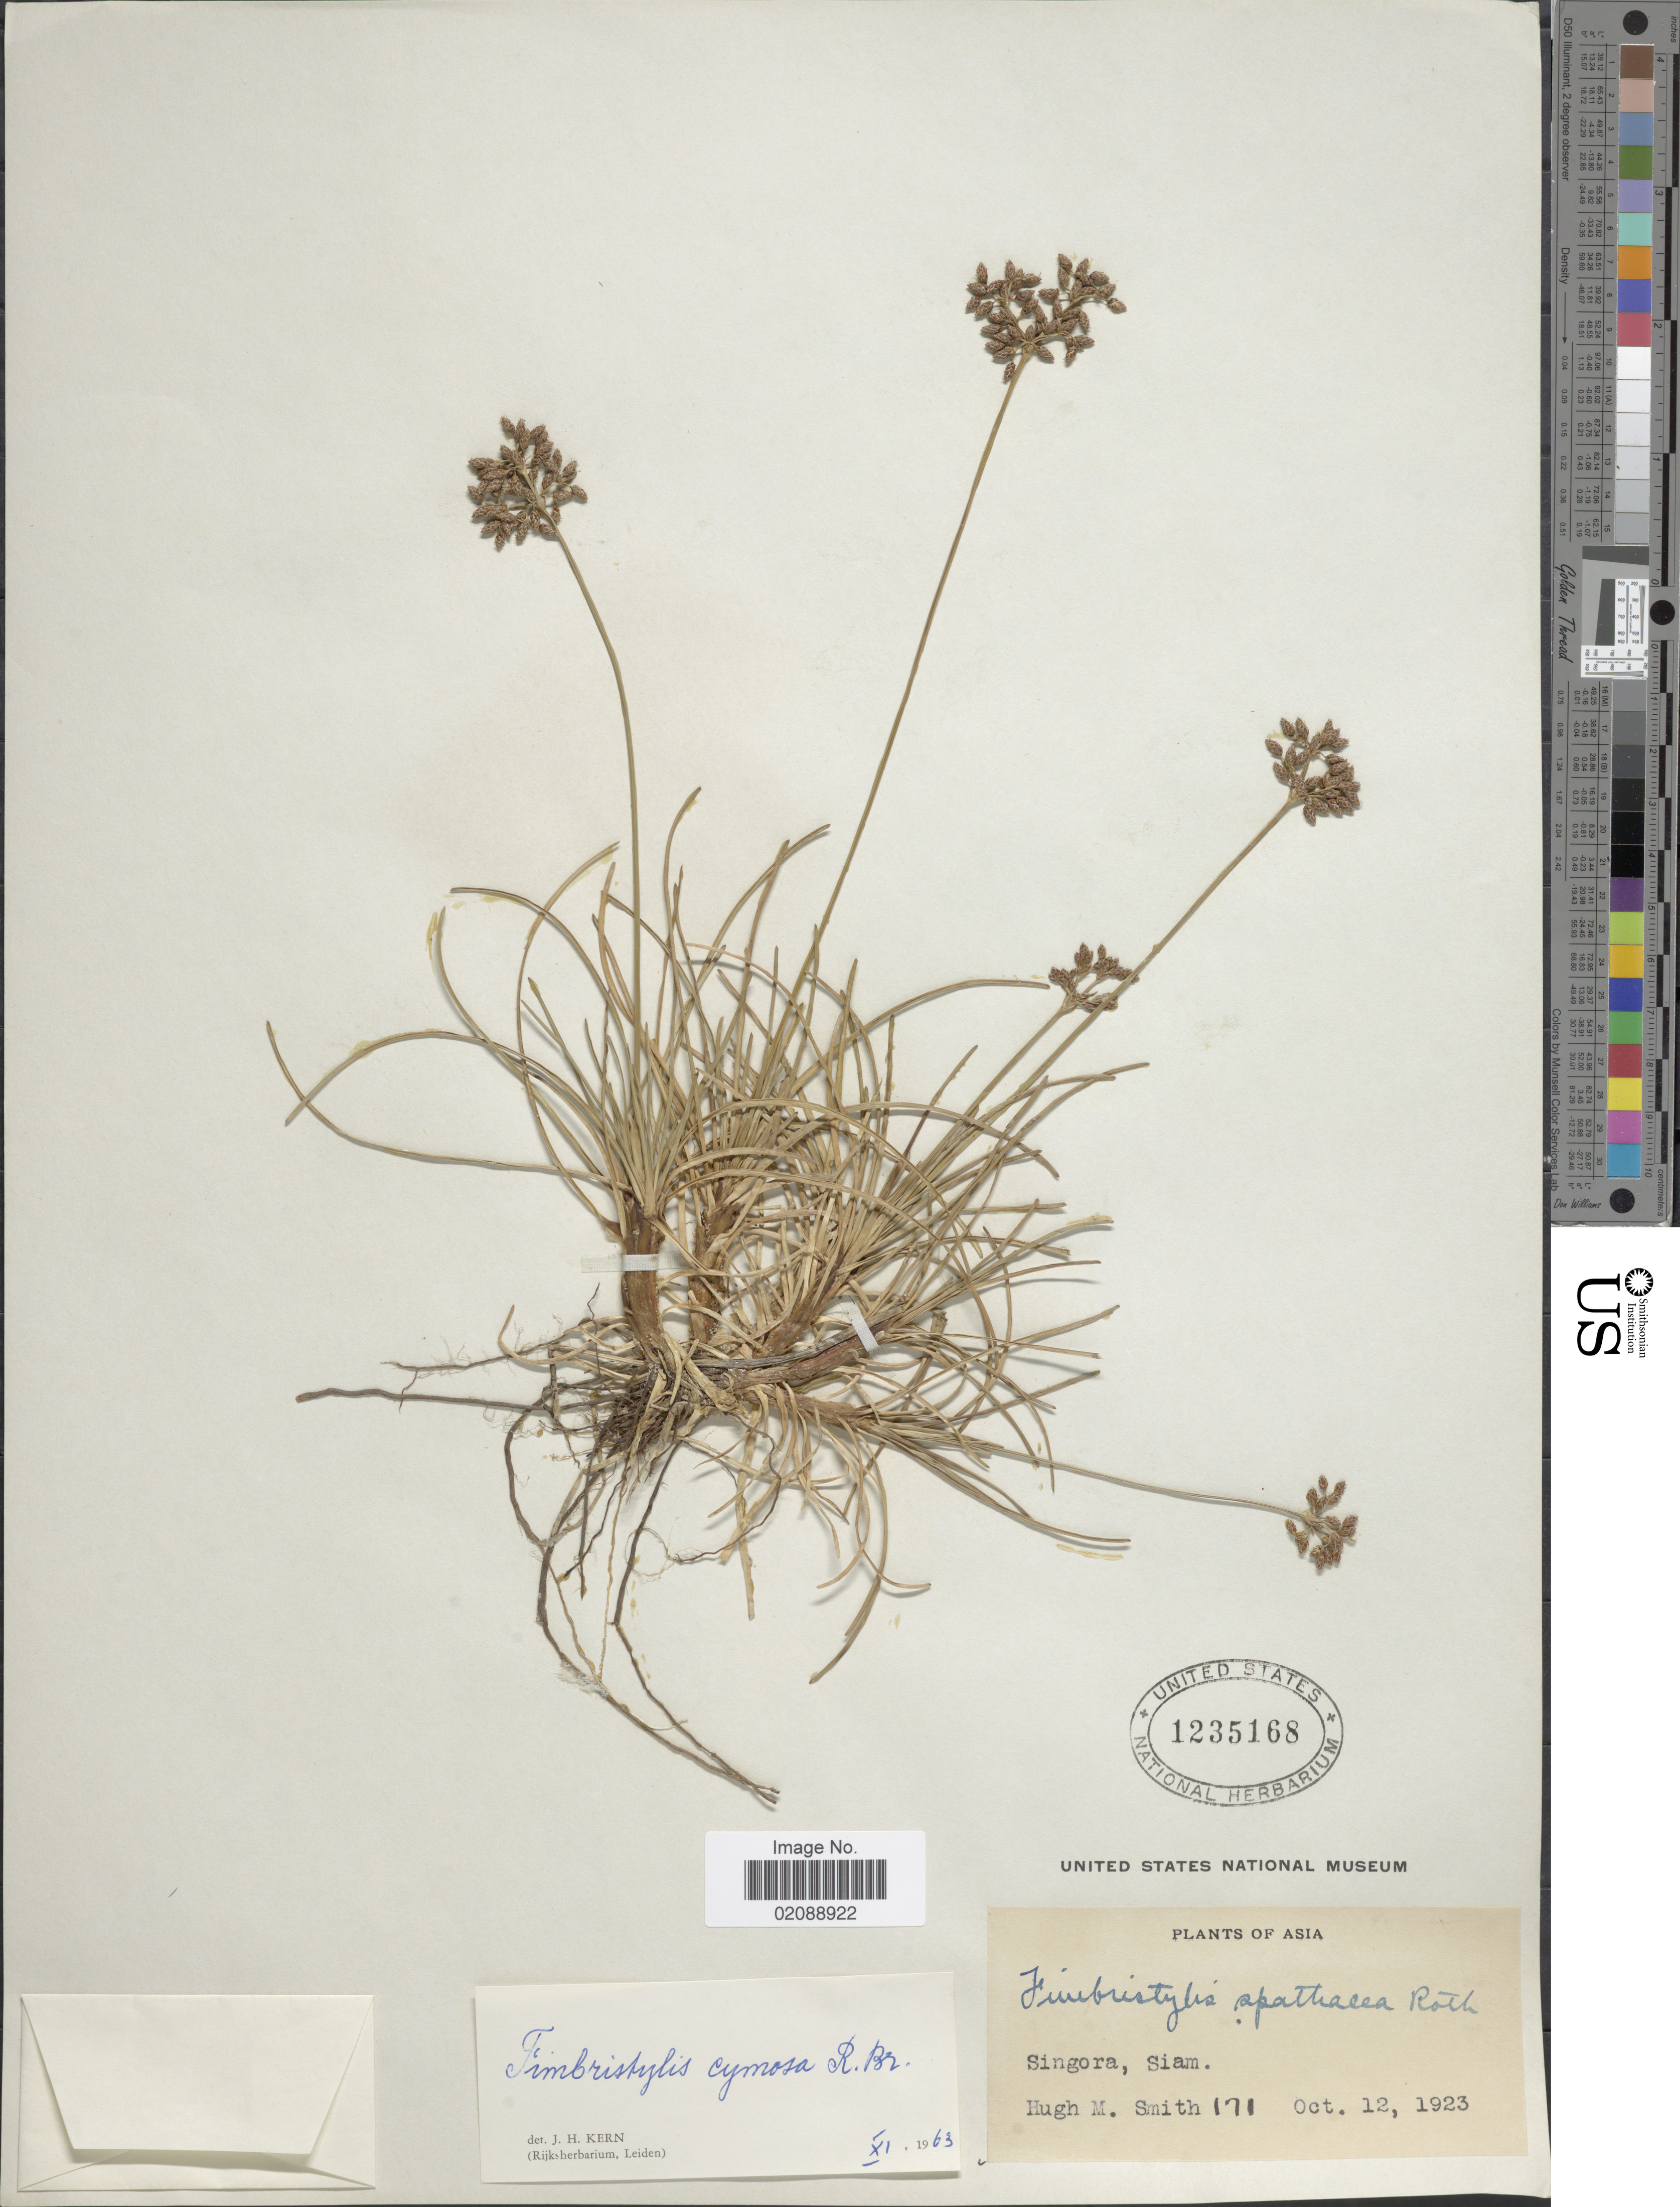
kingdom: Plantae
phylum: Tracheophyta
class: Liliopsida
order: Poales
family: Cyperaceae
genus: Fimbristylis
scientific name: Fimbristylis cymosa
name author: R. Br.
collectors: H. M. Smith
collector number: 171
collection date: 1923-10-12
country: Thailand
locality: Siam, Singora.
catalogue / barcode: US 1235168